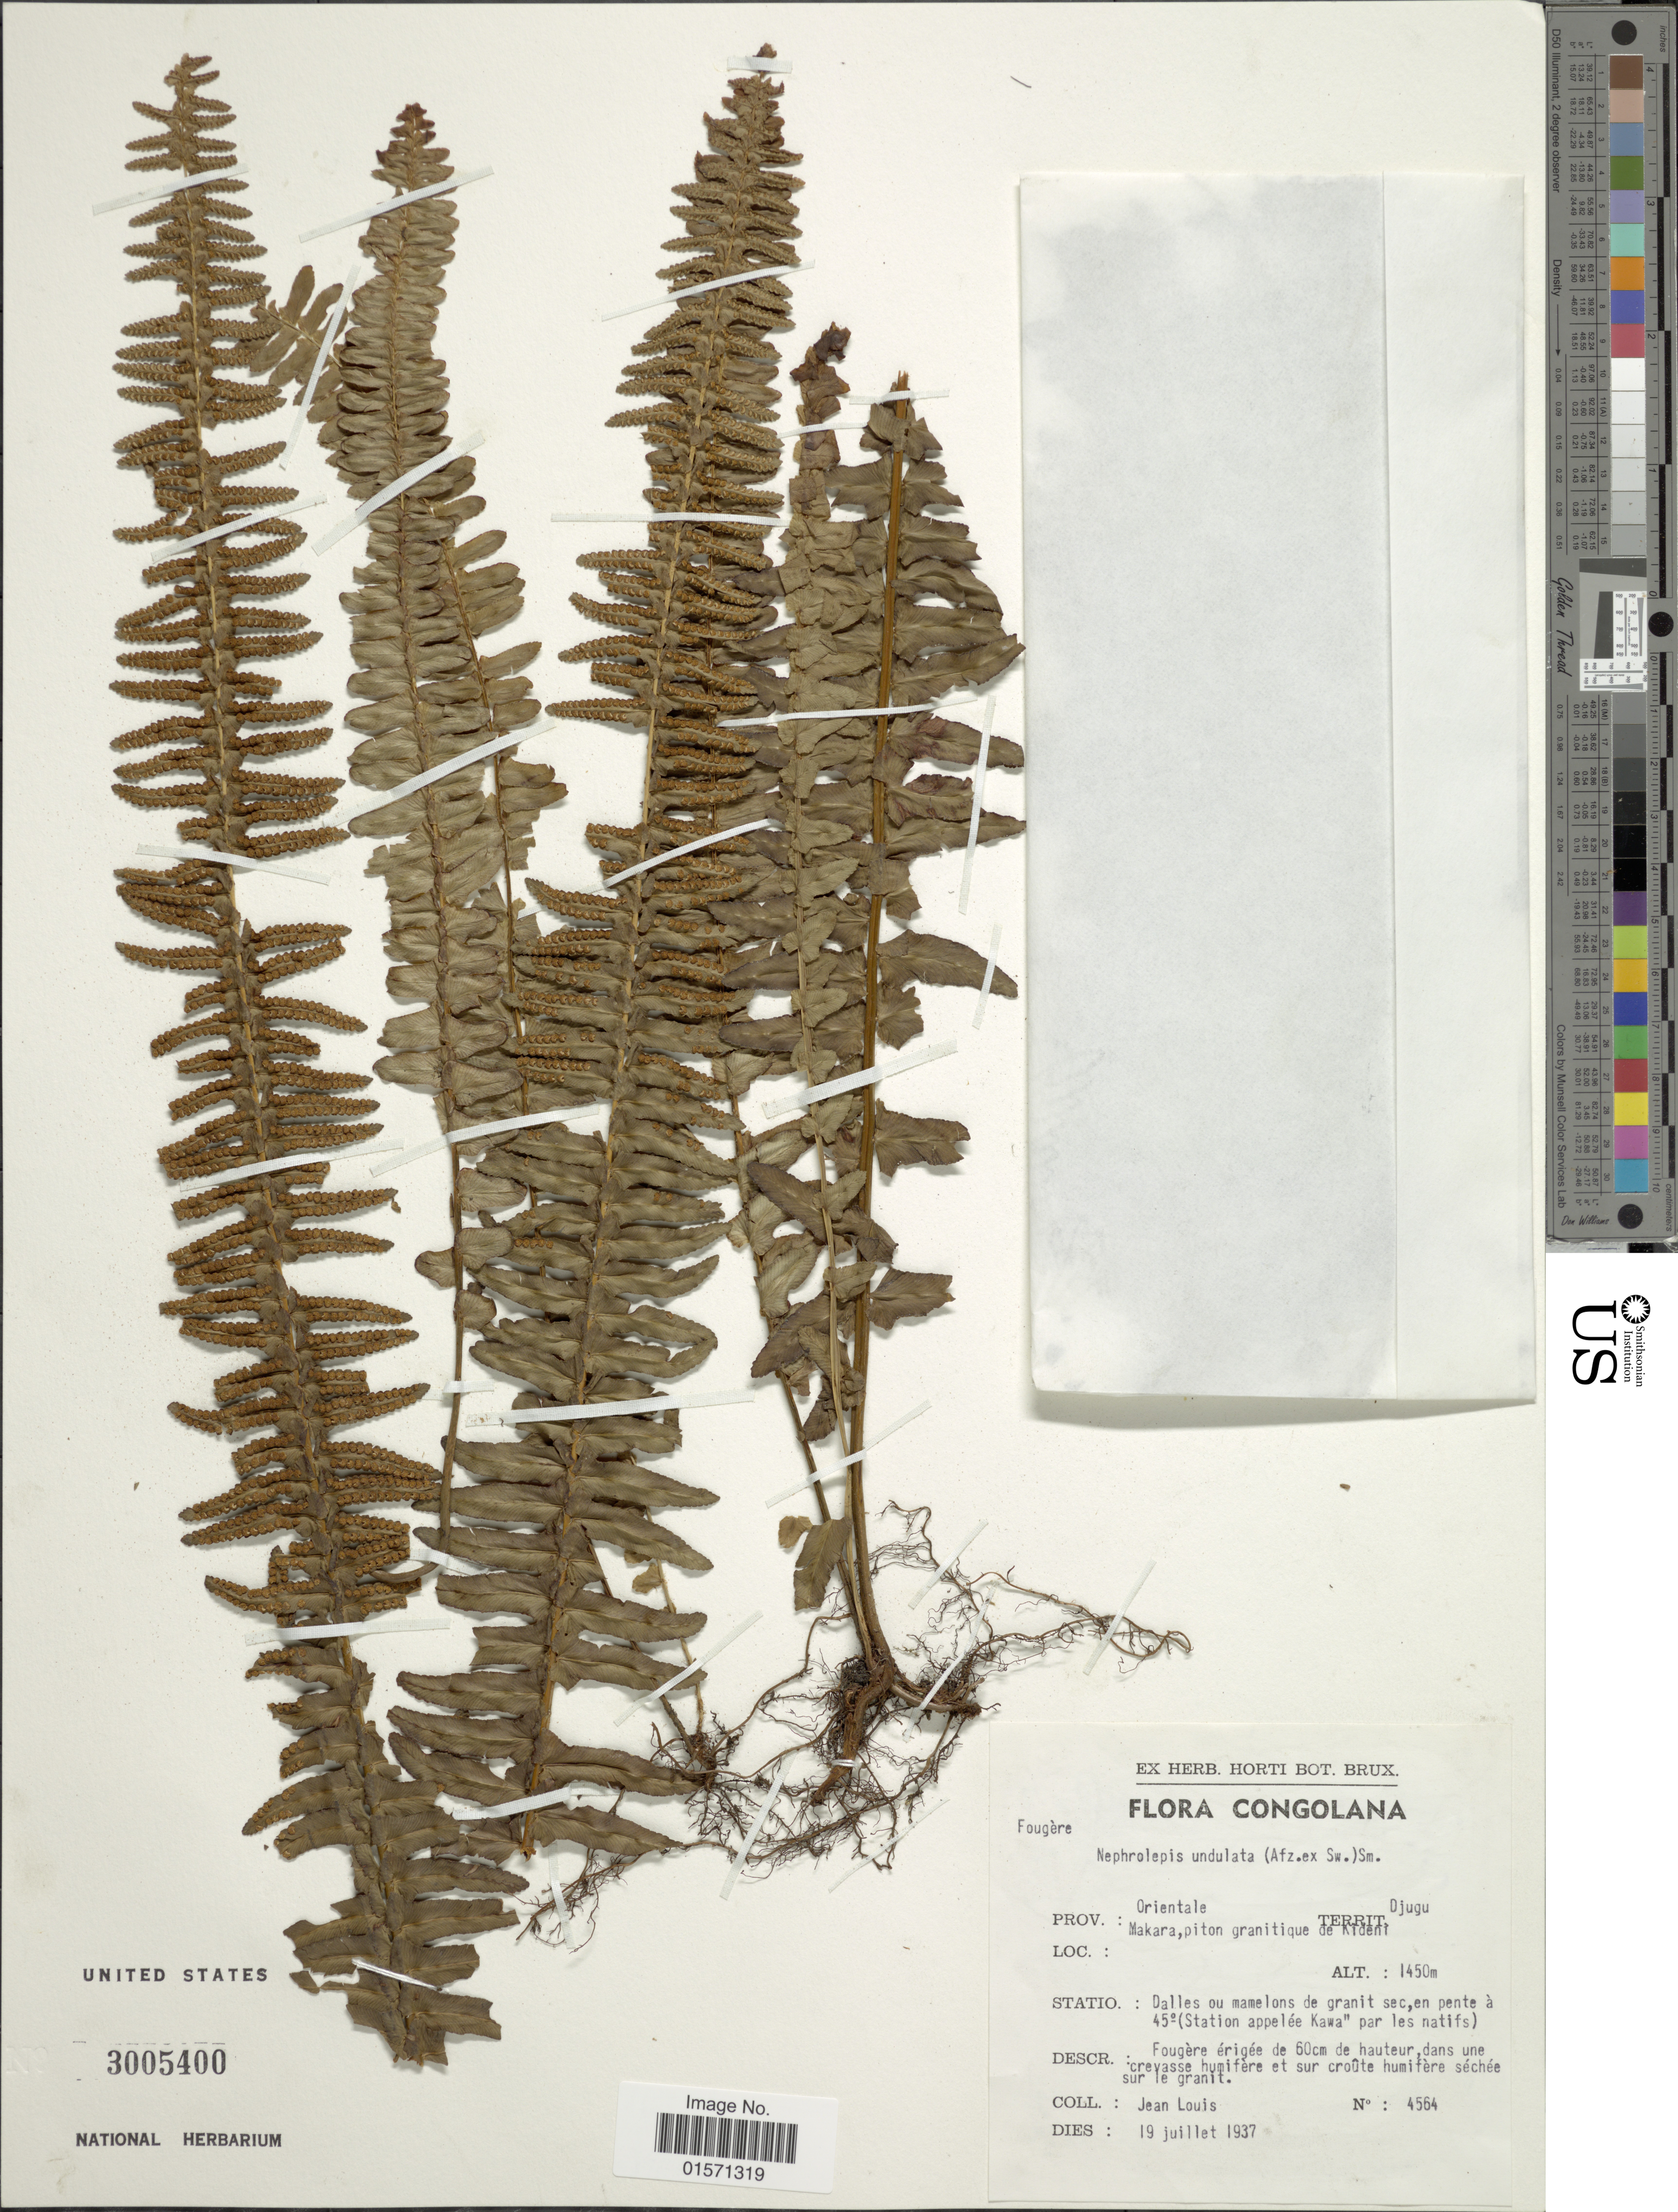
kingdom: Plantae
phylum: Tracheophyta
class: Polypodiopsida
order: Polypodiales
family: Nephrolepidaceae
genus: Nephrolepis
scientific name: Nephrolepis undulata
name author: J. Sm.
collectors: J. Louis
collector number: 4564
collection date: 1937-07-19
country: Congo, Democratic Republic of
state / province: Ituri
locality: Congolana. Makara, piton granitiqui de Kideni. Territ. Djugu. Statio. Dalles ou mamelons de granit sec, en pente à 45° (Station appelée Kawa par les natifs).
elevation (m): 1450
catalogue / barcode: US 3005400